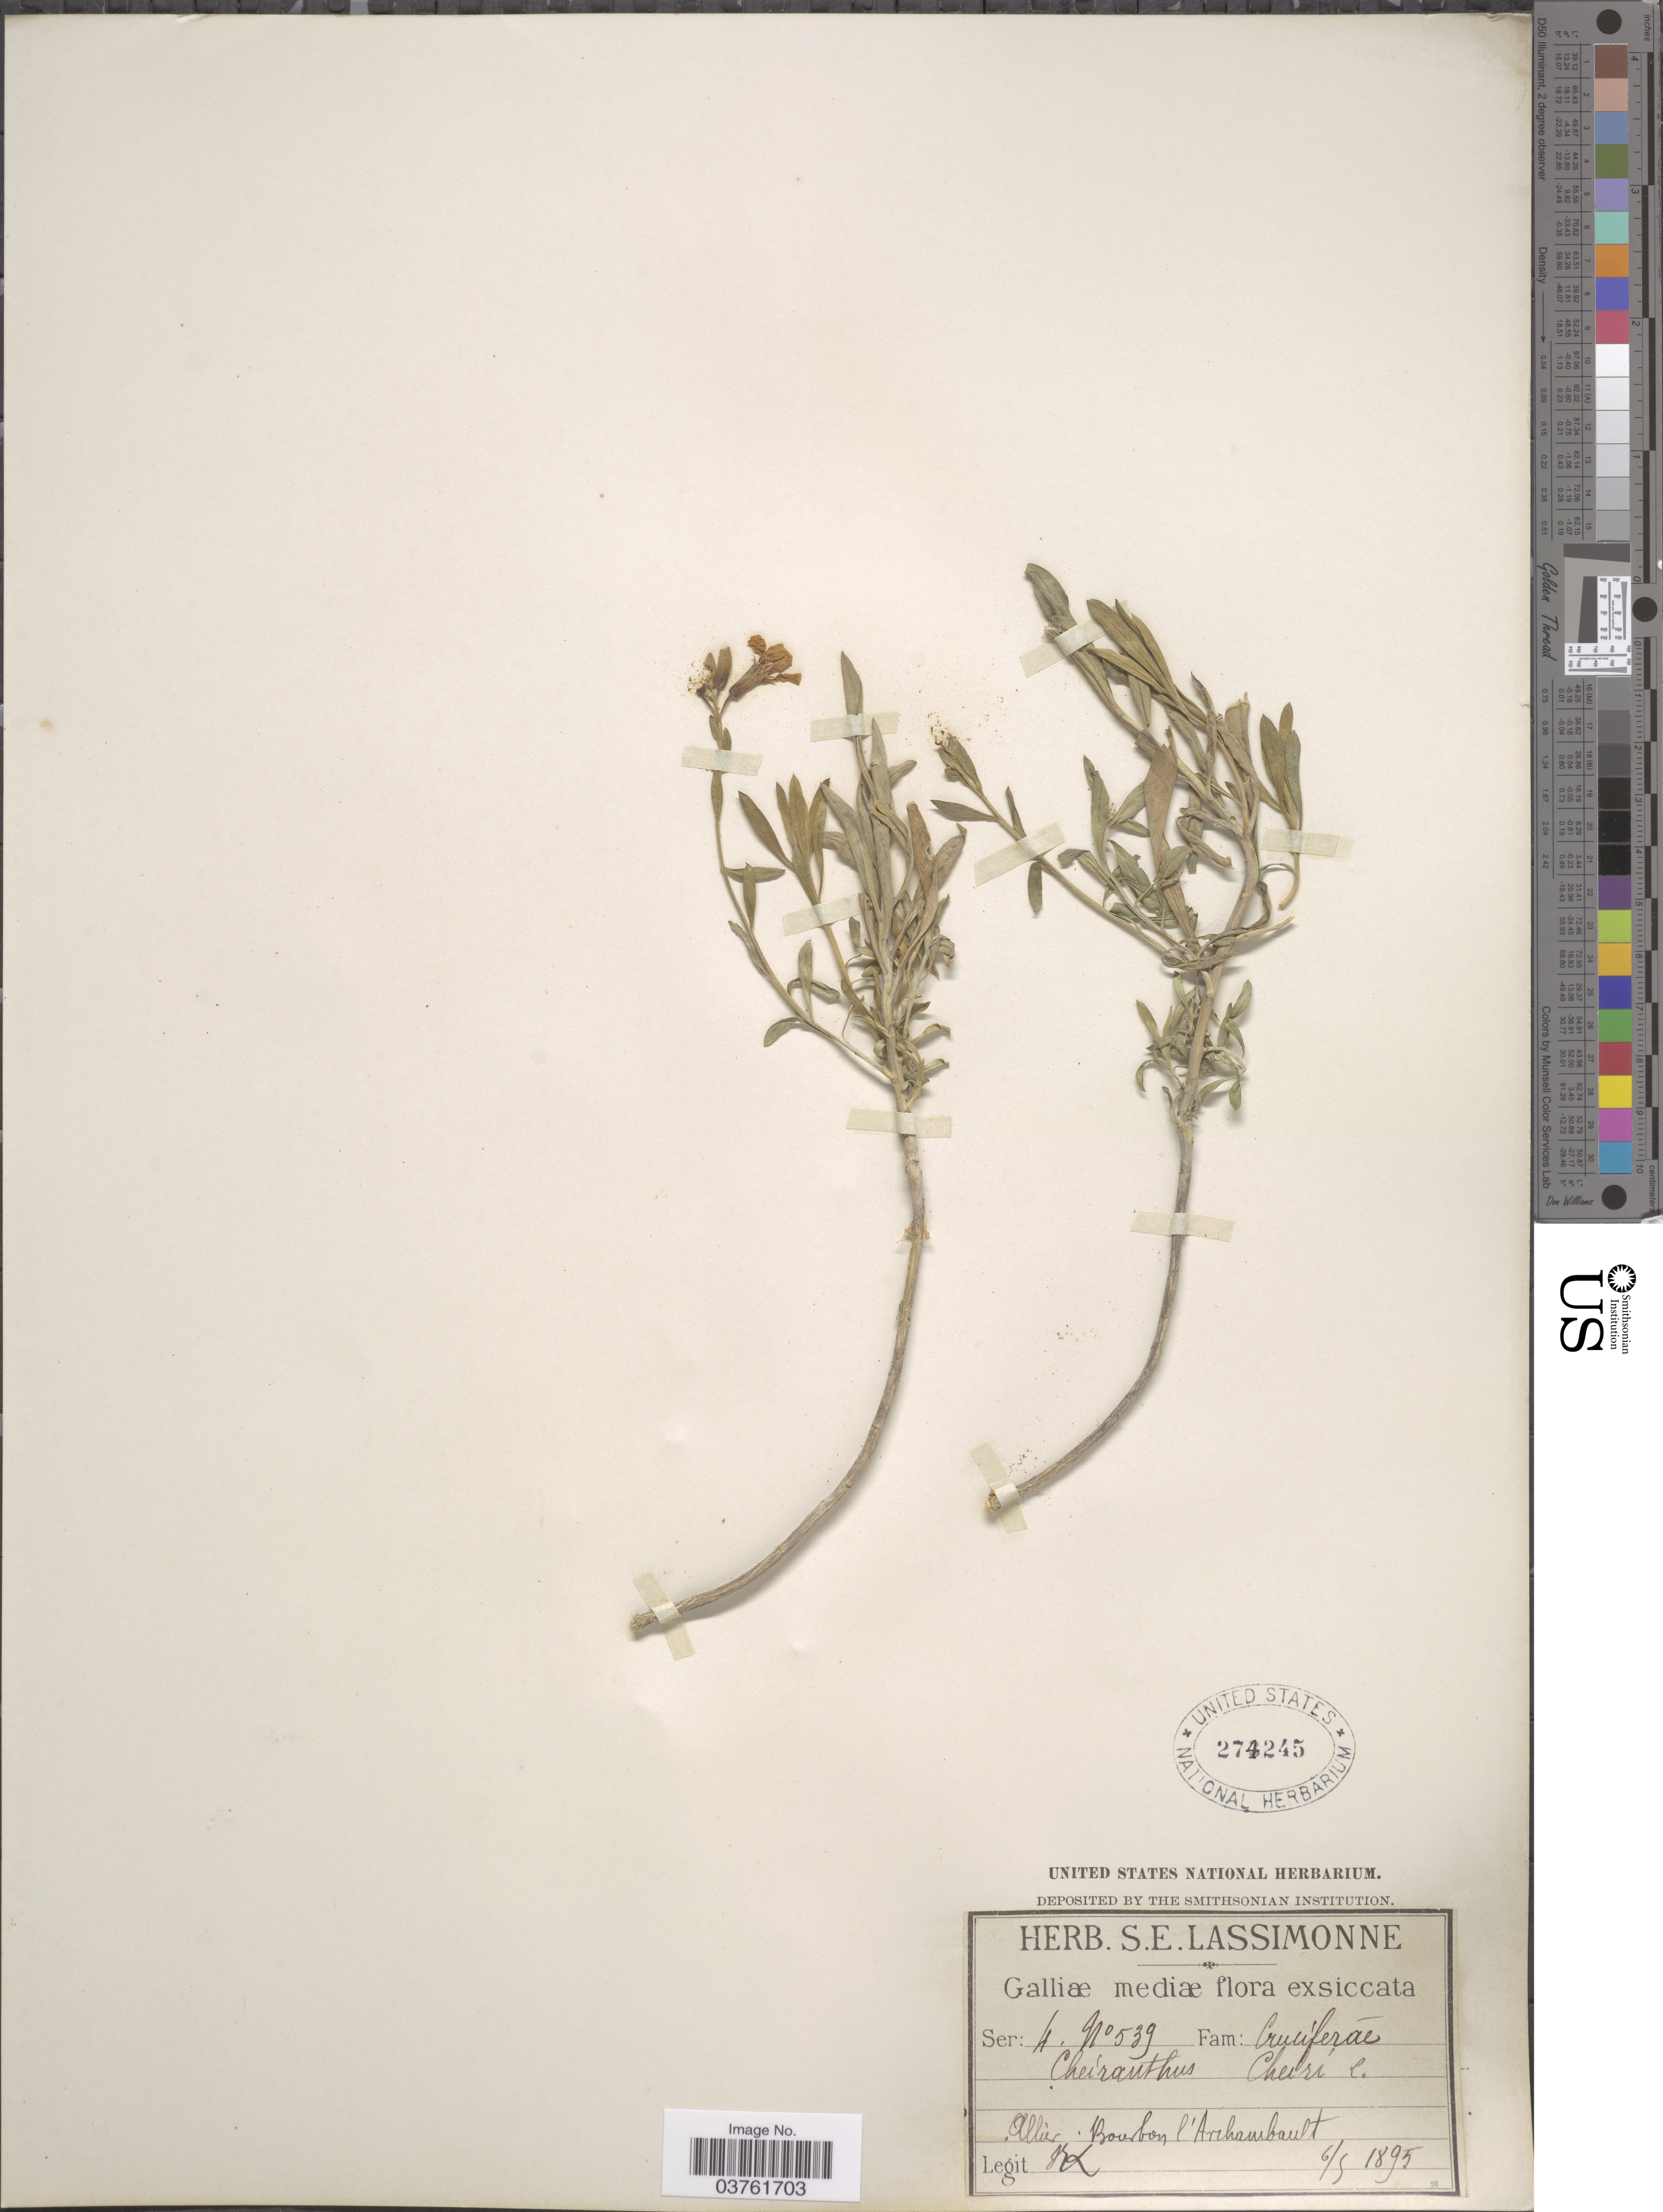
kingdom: Plantae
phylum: Tracheophyta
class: Magnoliopsida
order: Brassicales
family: Brassicaceae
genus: Cheiranthus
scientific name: Cheiranthus x cheiri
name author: L.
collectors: S. Lassimonne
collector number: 539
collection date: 1895-05-06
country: France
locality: Galliæ mediæ. Allier. Bourbon l'Archambault.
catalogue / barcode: US 274245